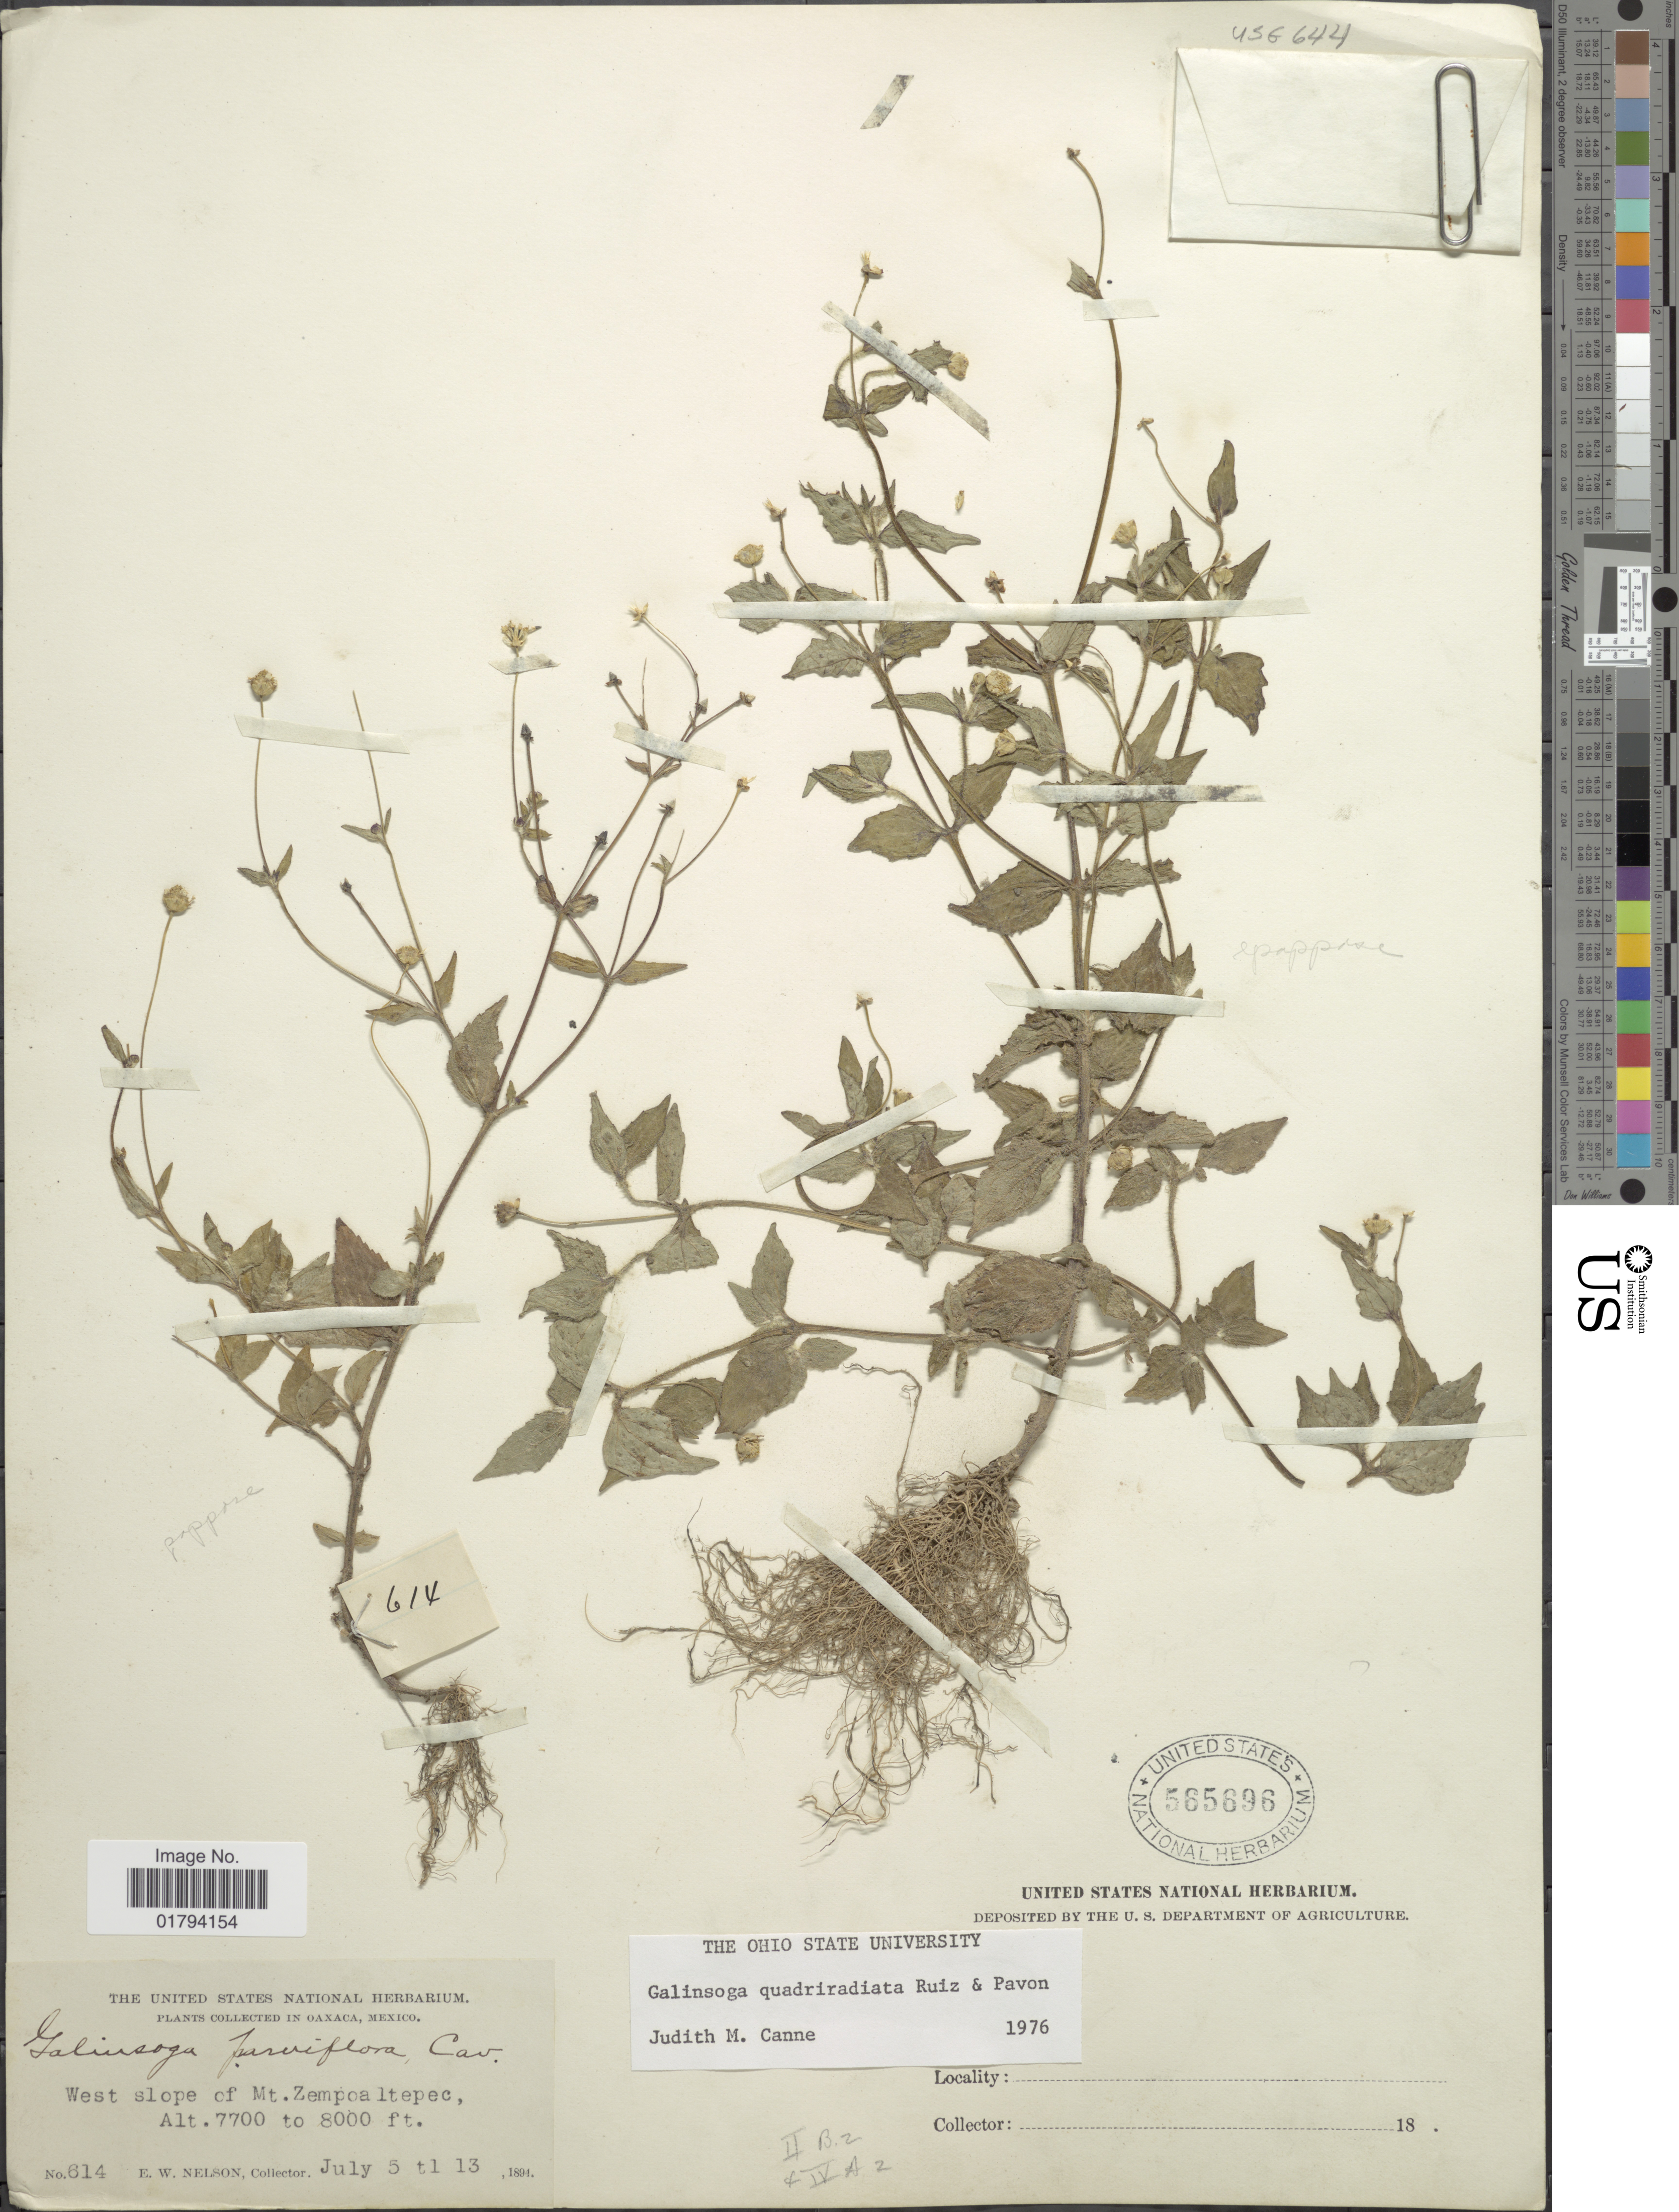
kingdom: Plantae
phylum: Tracheophyta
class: Magnoliopsida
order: Asterales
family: Asteraceae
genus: Galinsoga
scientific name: Galinsoga quadriradiata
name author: Ruiz & Pav.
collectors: E. W. Nelson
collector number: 614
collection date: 1894-07-05/1894-07-13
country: Mexico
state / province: Oaxaca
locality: West slope of Mt. Zempoaltepec.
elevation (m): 2347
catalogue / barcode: US 585696